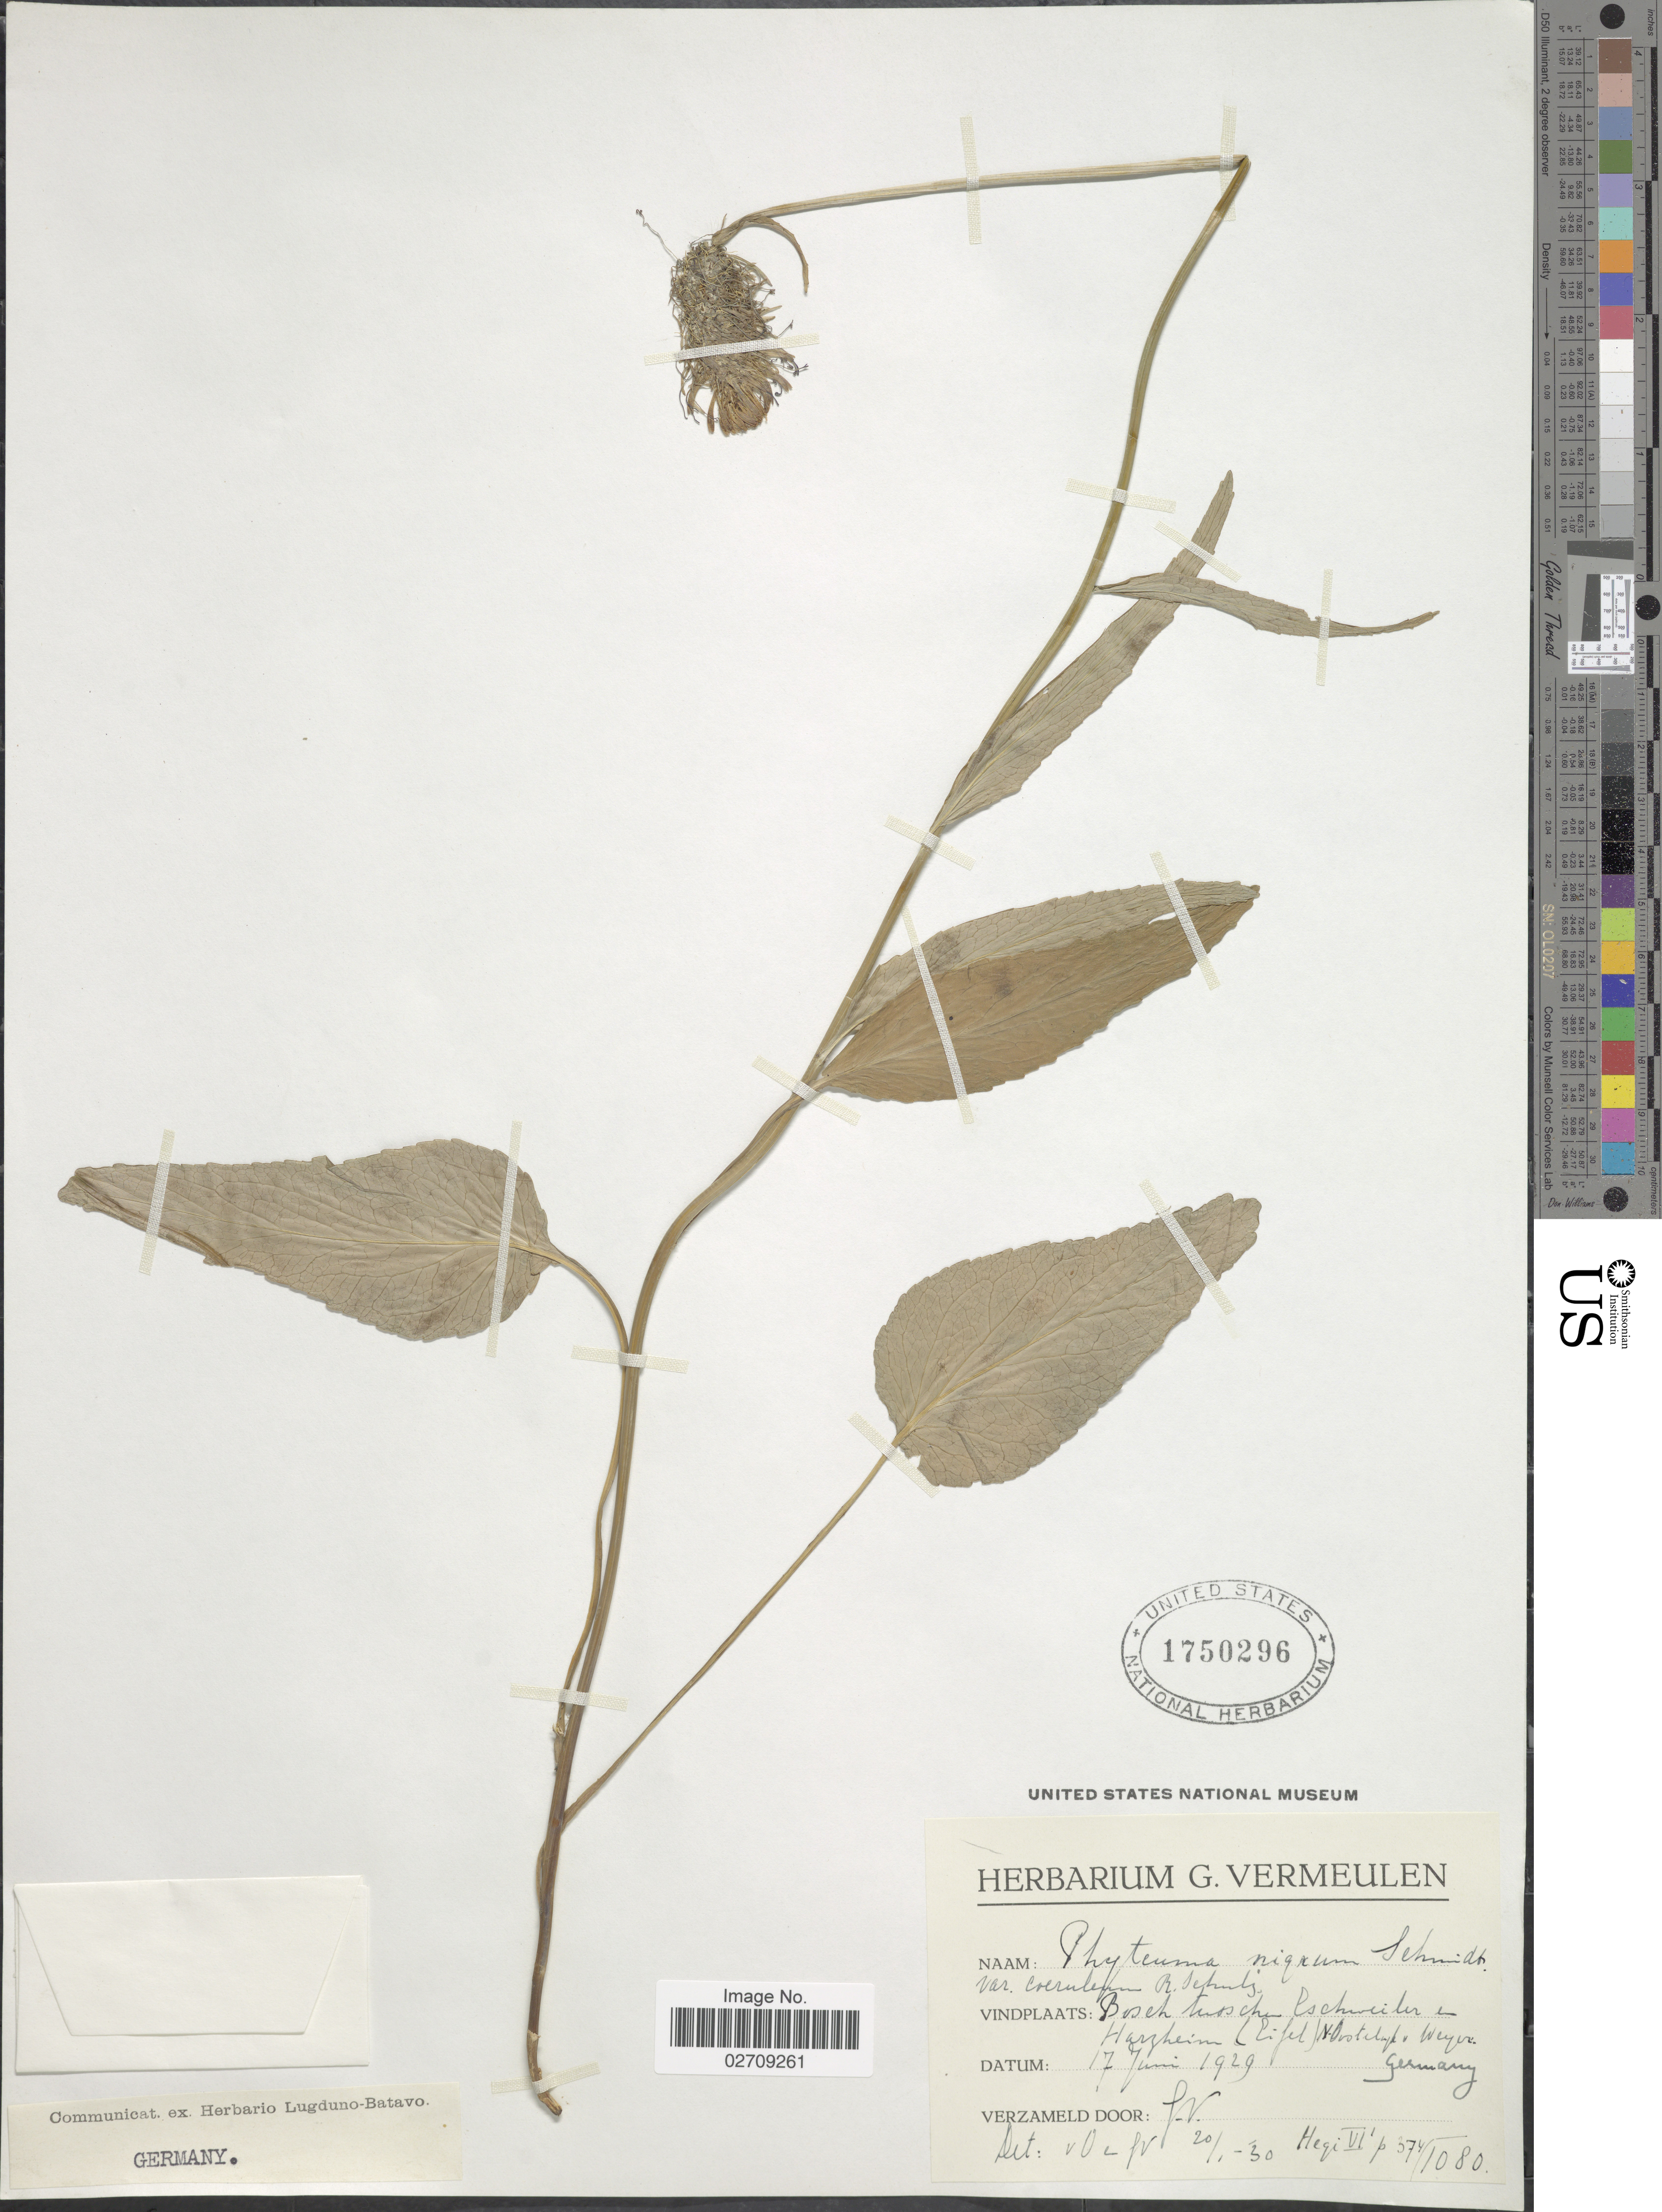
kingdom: Plantae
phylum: Tracheophyta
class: Magnoliopsida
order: Asterales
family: Campanulaceae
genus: Phyteuma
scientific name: Phyteuma nigrum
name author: F.W. Schmidt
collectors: G. Vermeulen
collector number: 1080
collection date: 1929-06-17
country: Germany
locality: Bosch tuosch Schweiden en Harzheim (Eifel) N. Oostelijk Weyer [interpreted]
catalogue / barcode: US 1750296